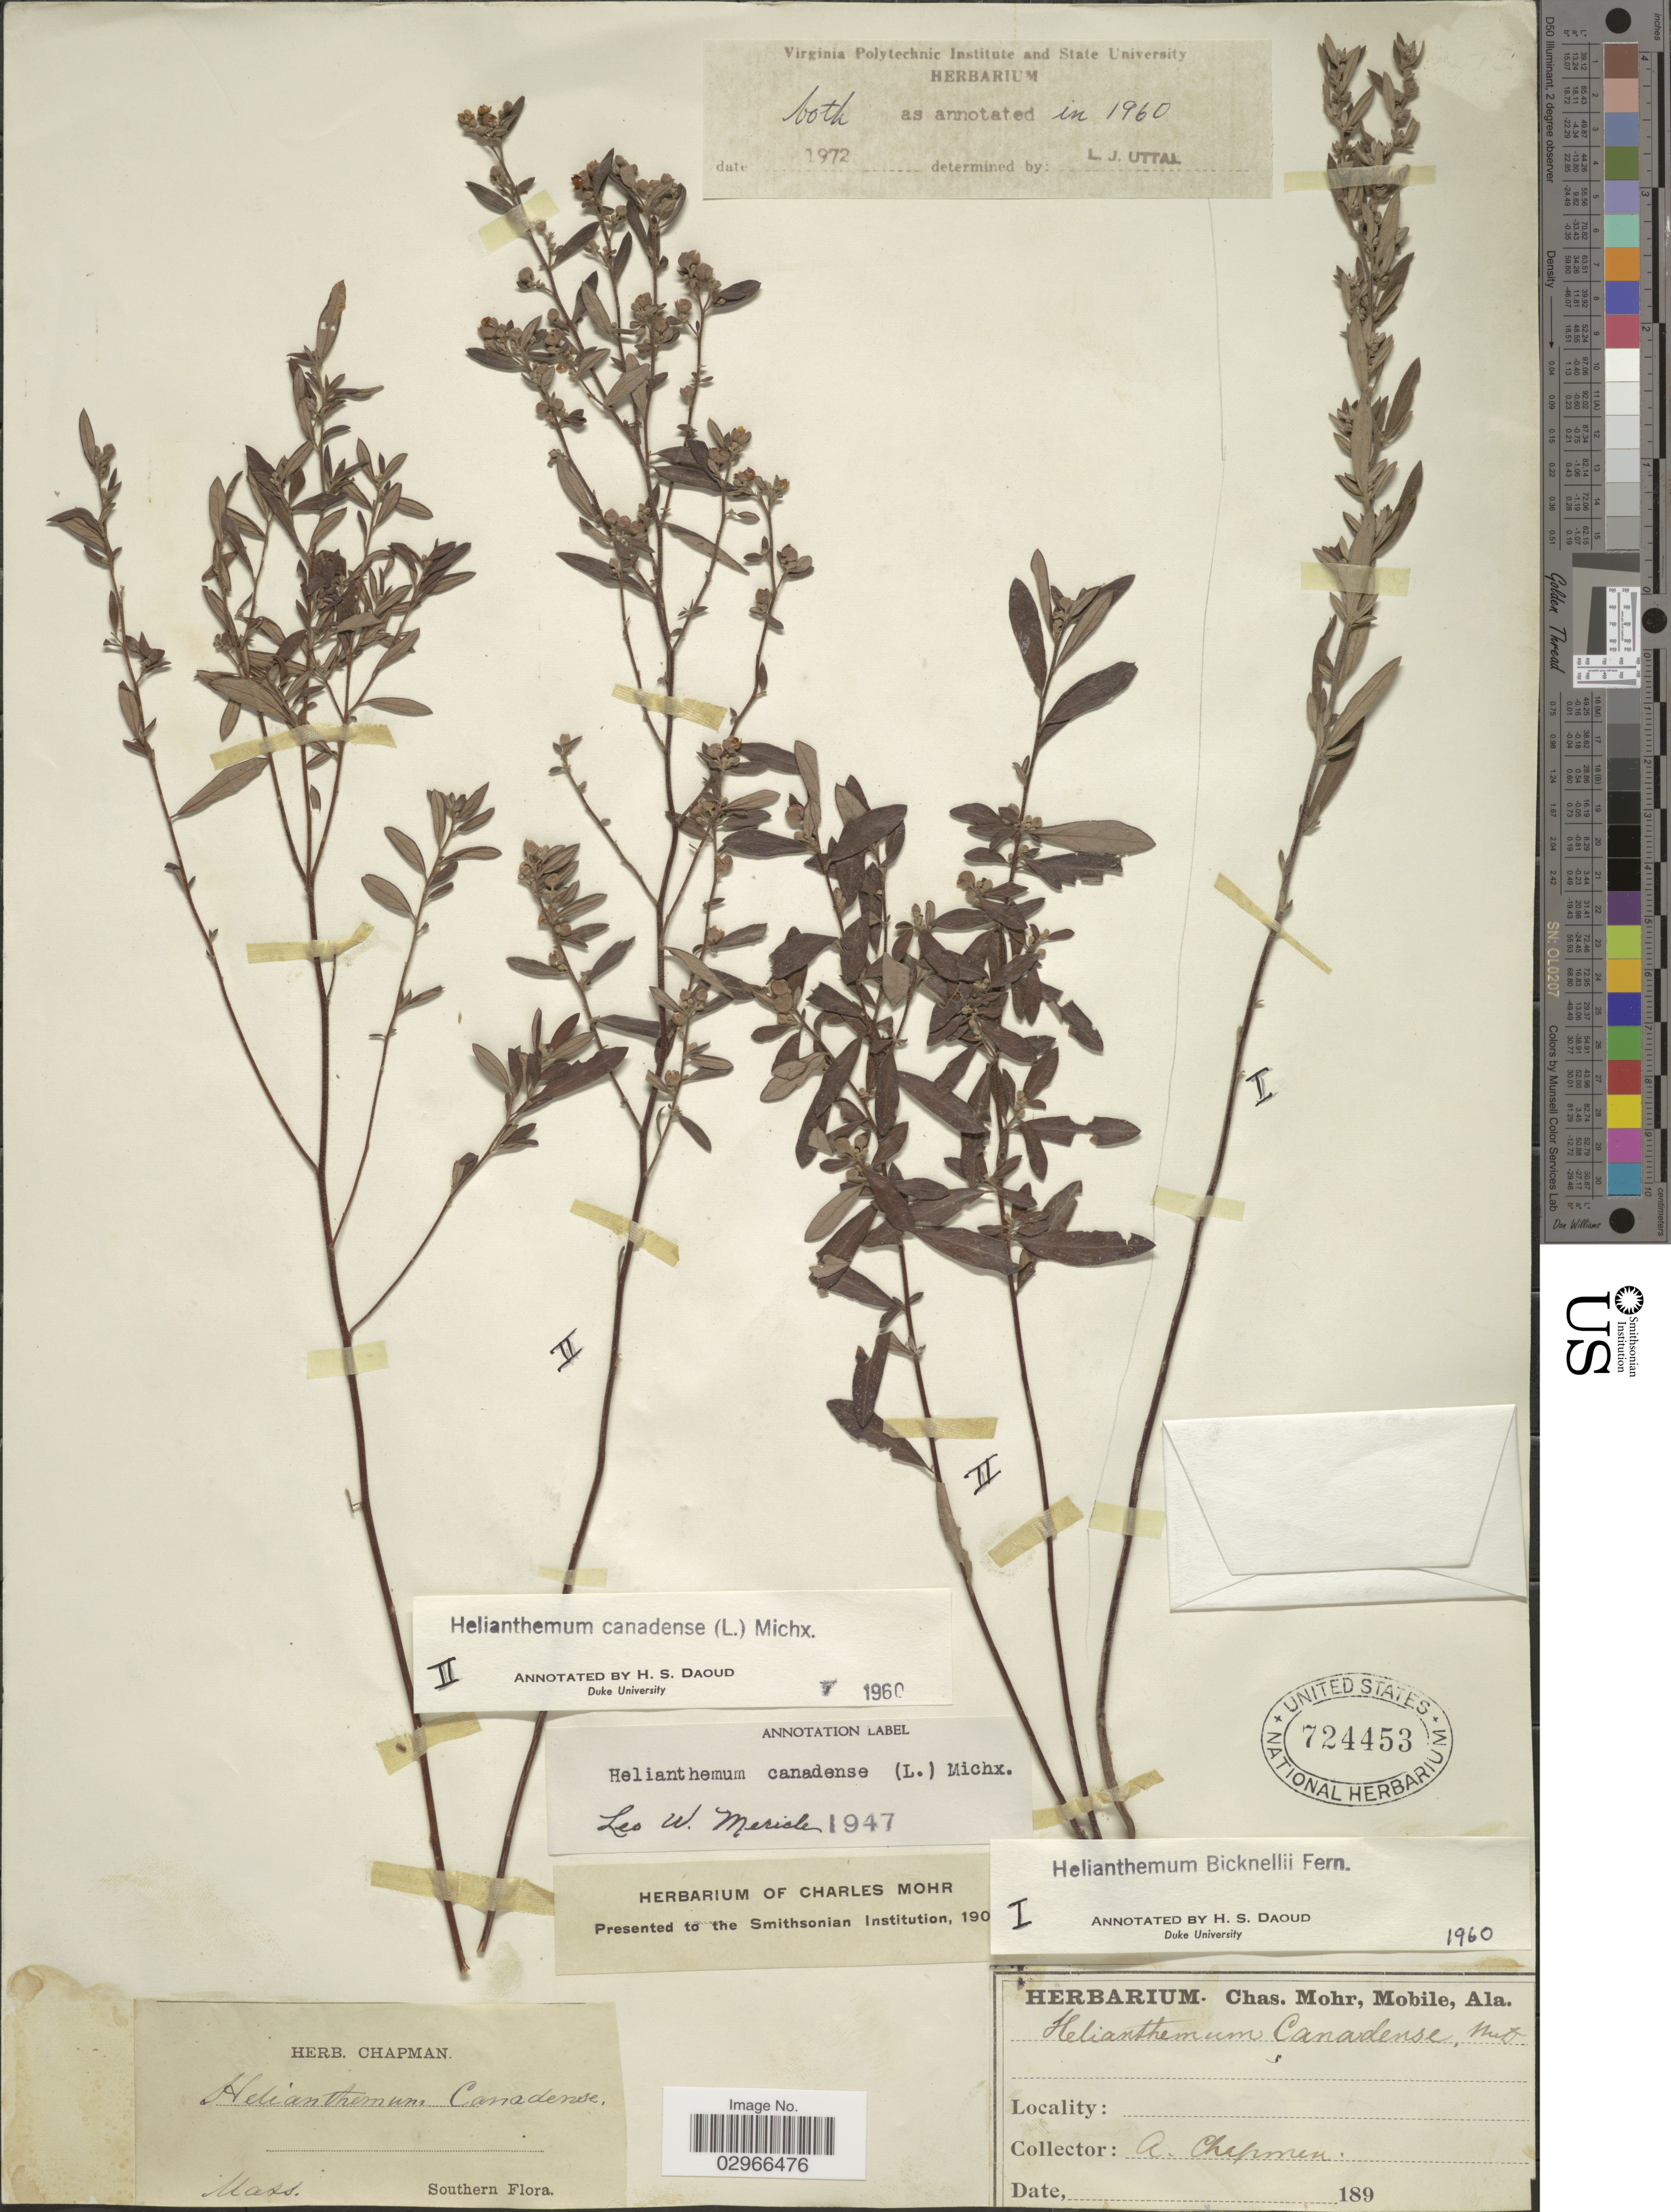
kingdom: Plantae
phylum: Tracheophyta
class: Magnoliopsida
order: Malvales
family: Cistaceae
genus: Helianthemum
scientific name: Helianthemum bicknellii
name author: Fernald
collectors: A. Chapman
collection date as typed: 189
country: United States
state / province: Massachusetts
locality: Mass. Southern.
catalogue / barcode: US 724453